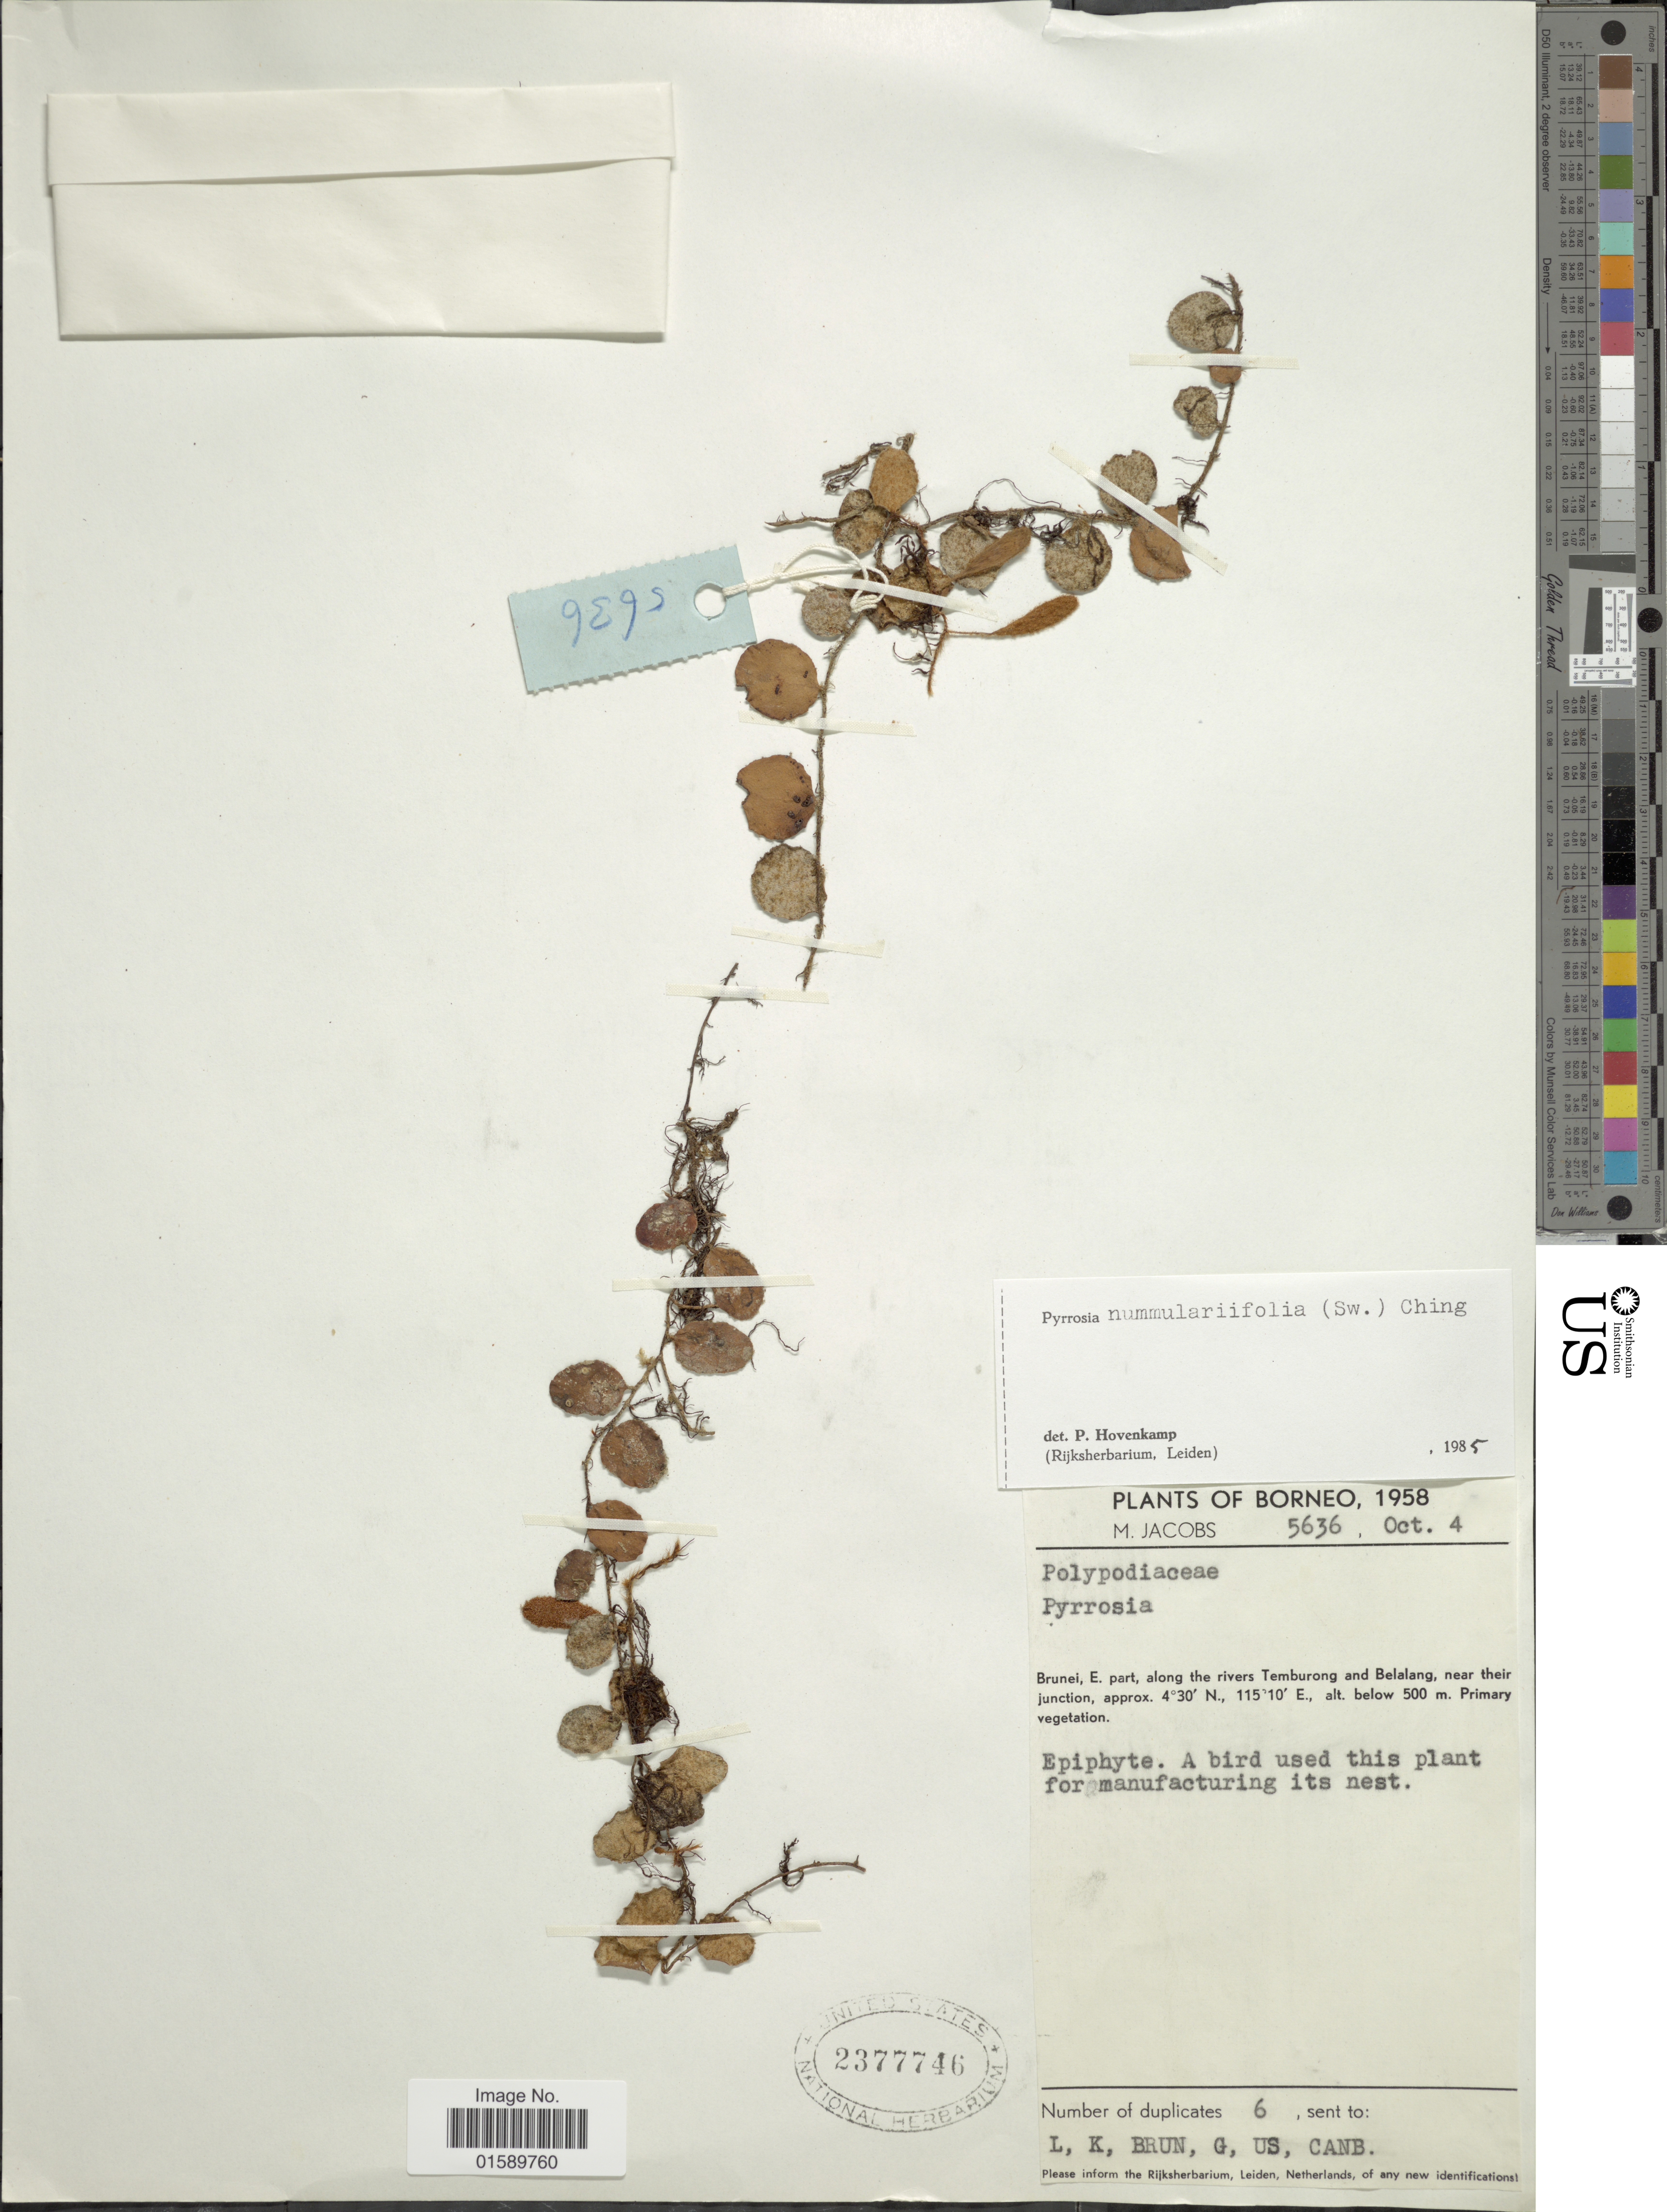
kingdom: Plantae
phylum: Tracheophyta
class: Polypodiopsida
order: Polypodiales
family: Polypodiaceae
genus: Pyrrosia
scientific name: Pyrrosia nummularifolia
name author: (Sw.) Ching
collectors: M. Jacobs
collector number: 5636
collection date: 1958-10-04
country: Brunei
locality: Borneo, Brunei, E part along the rivers Temburong and Belalang near their junction.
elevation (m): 500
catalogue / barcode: US 2377746